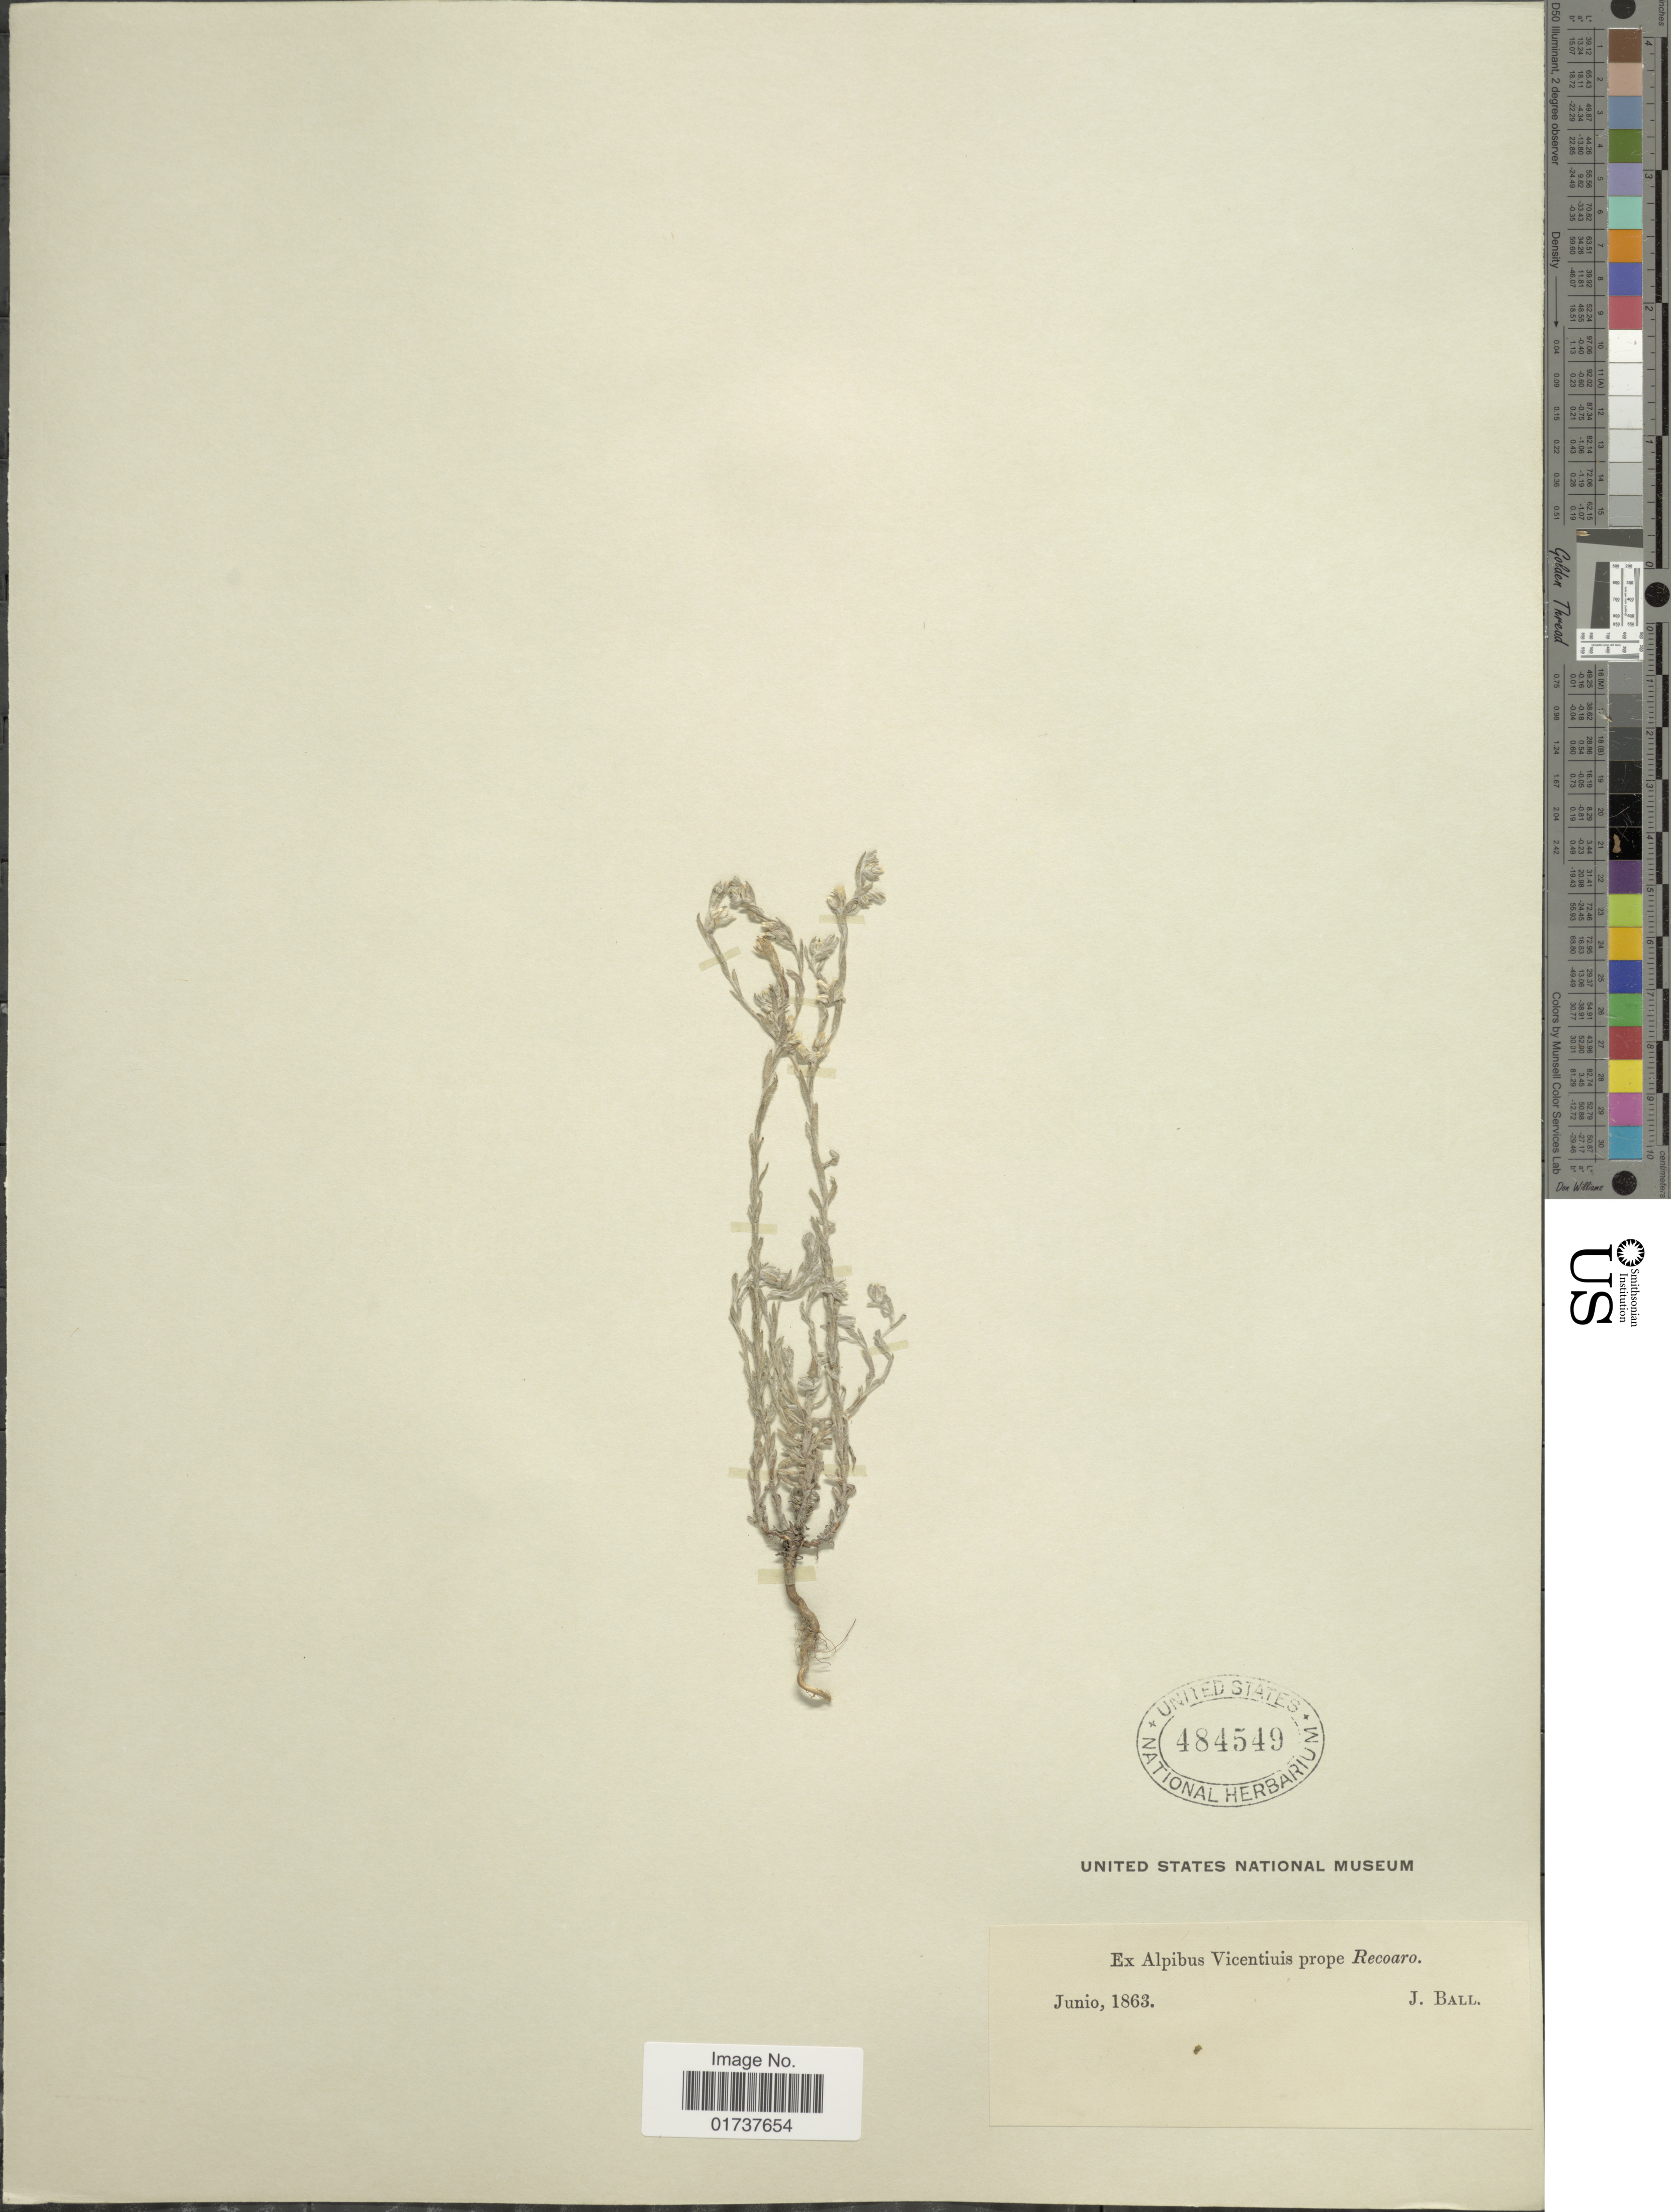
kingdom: Plantae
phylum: Tracheophyta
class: Magnoliopsida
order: Asterales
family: Asteraceae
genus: Gnaphalium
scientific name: Gnaphalium sp.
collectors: J. Ball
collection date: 1863-06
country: Italy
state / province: Veneto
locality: Alphibus Vicentiuis prope Recoaro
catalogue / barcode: US 484549